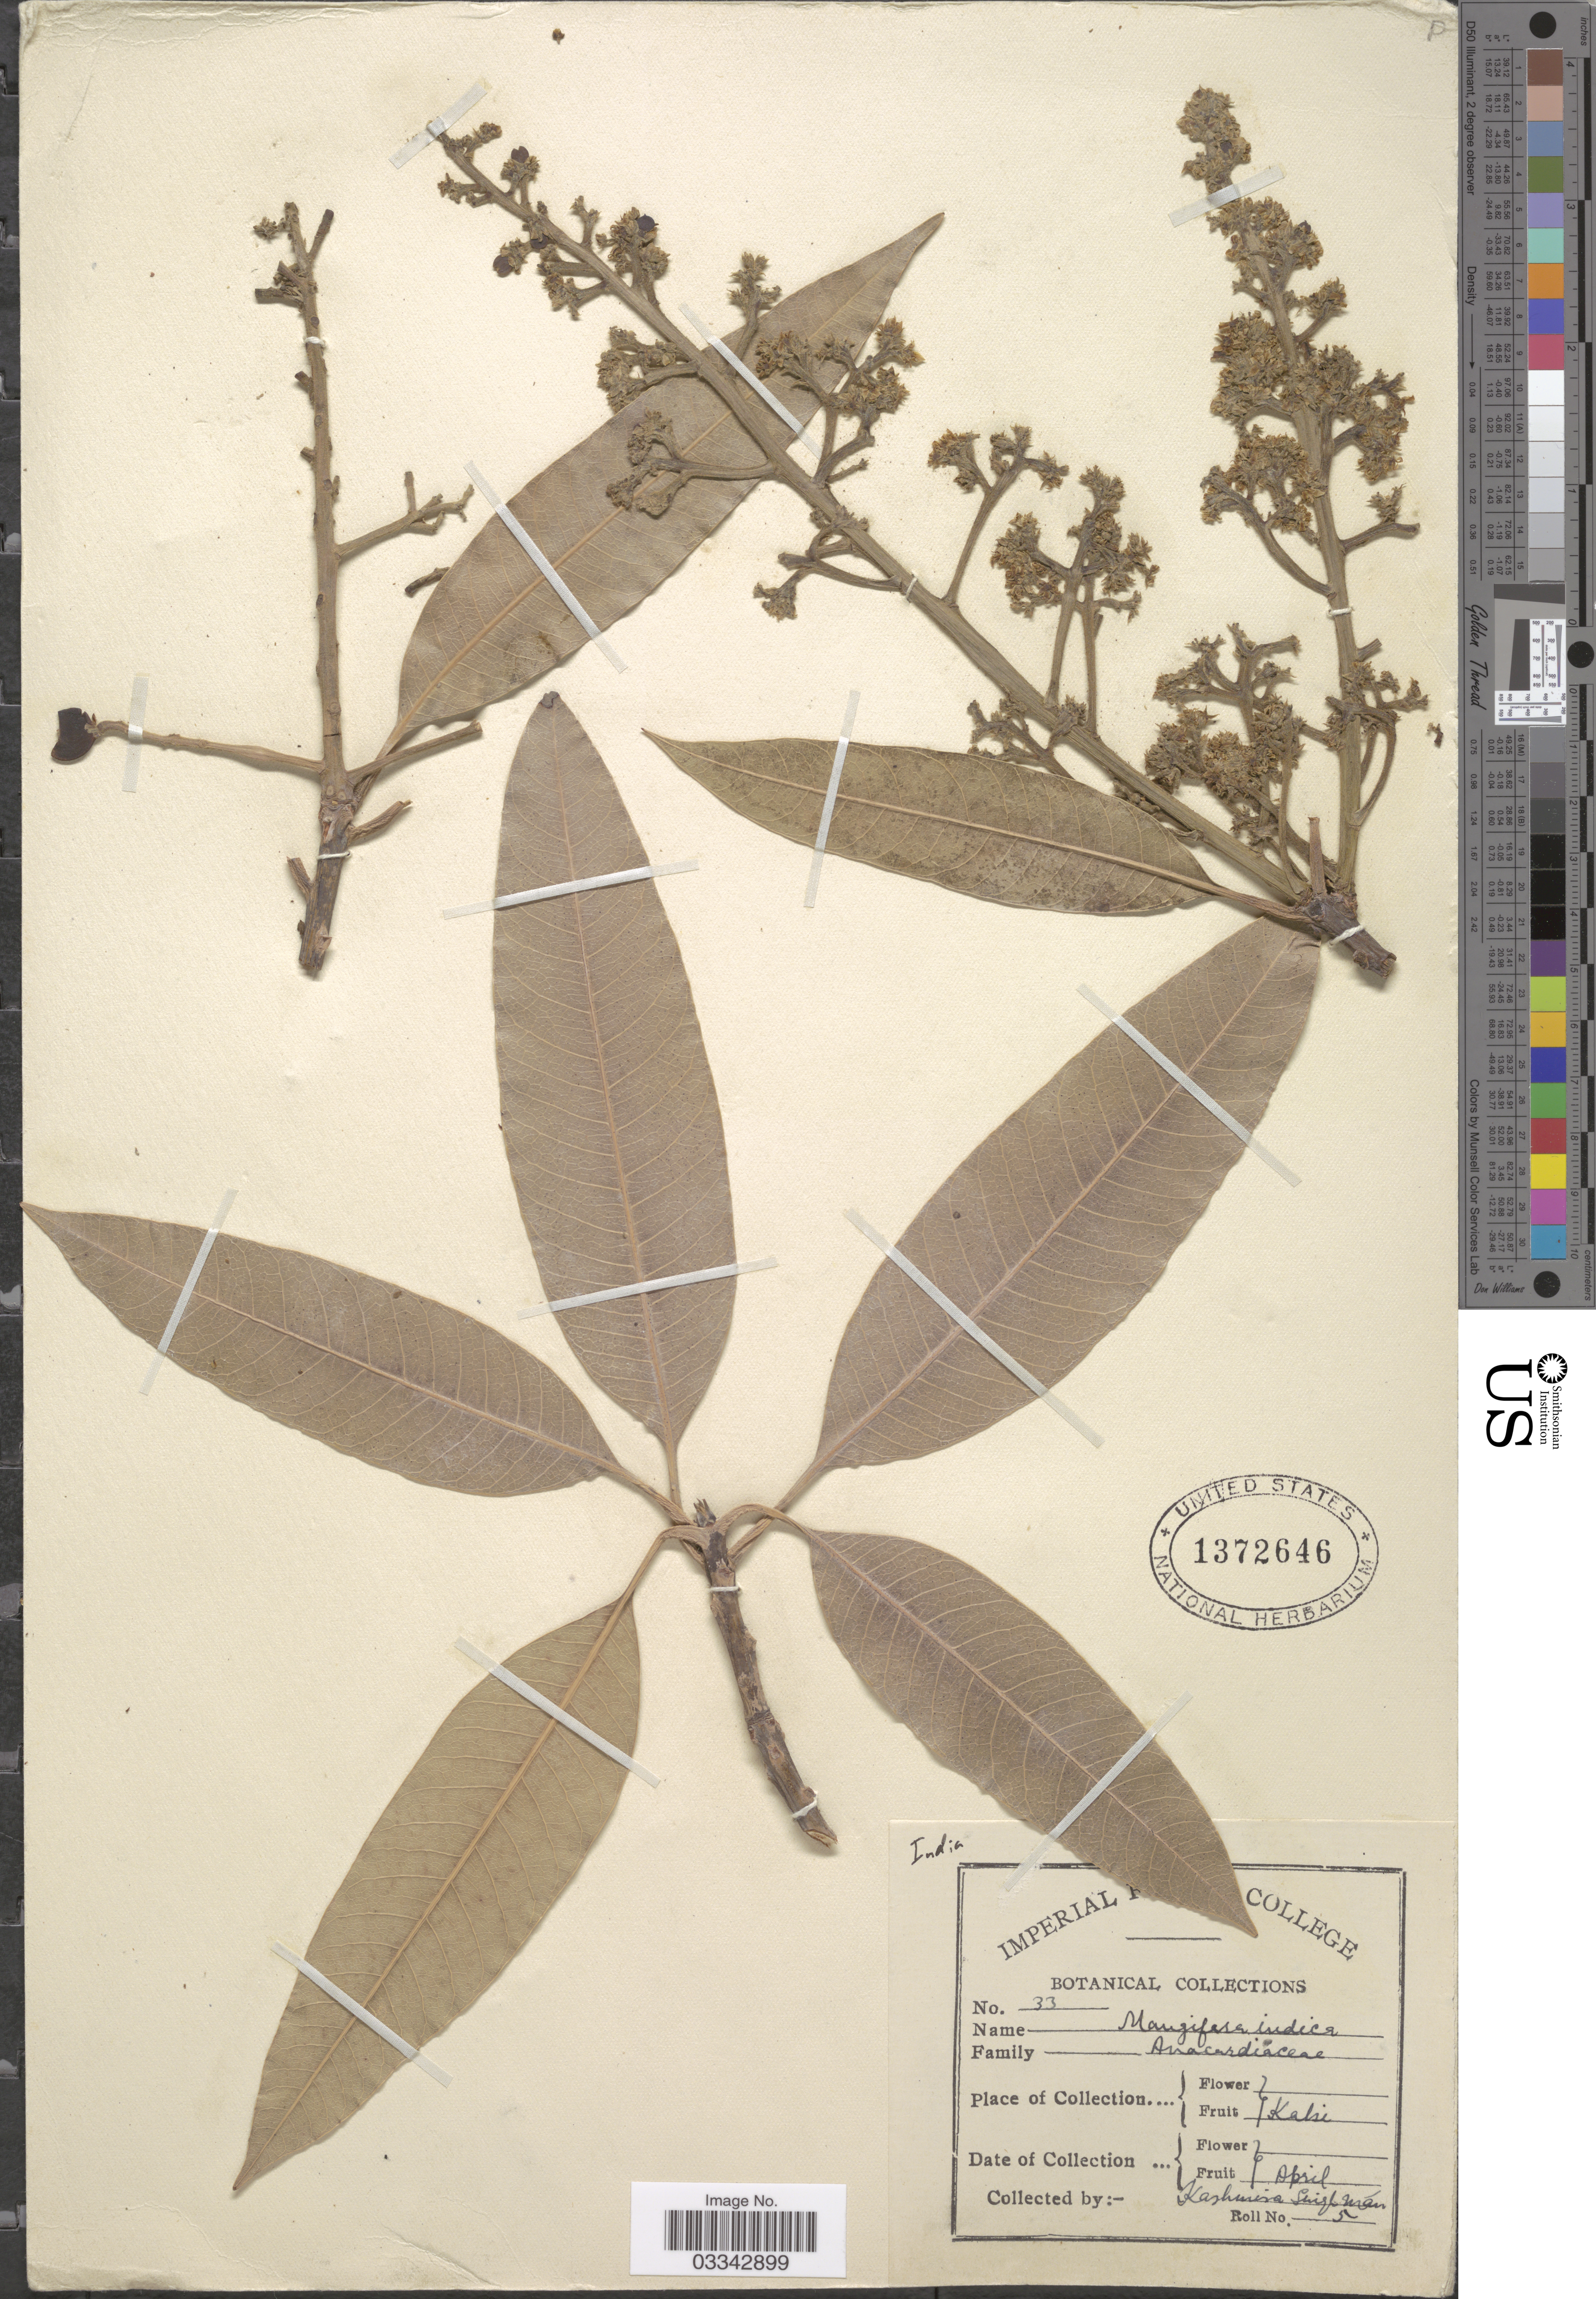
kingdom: Plantae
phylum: Tracheophyta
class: Magnoliopsida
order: Sapindales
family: Anacardiaceae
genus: Mangifera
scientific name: Mangifera indica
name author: L.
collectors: K. Singh Man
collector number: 33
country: India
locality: Kalsi.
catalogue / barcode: US 1372646